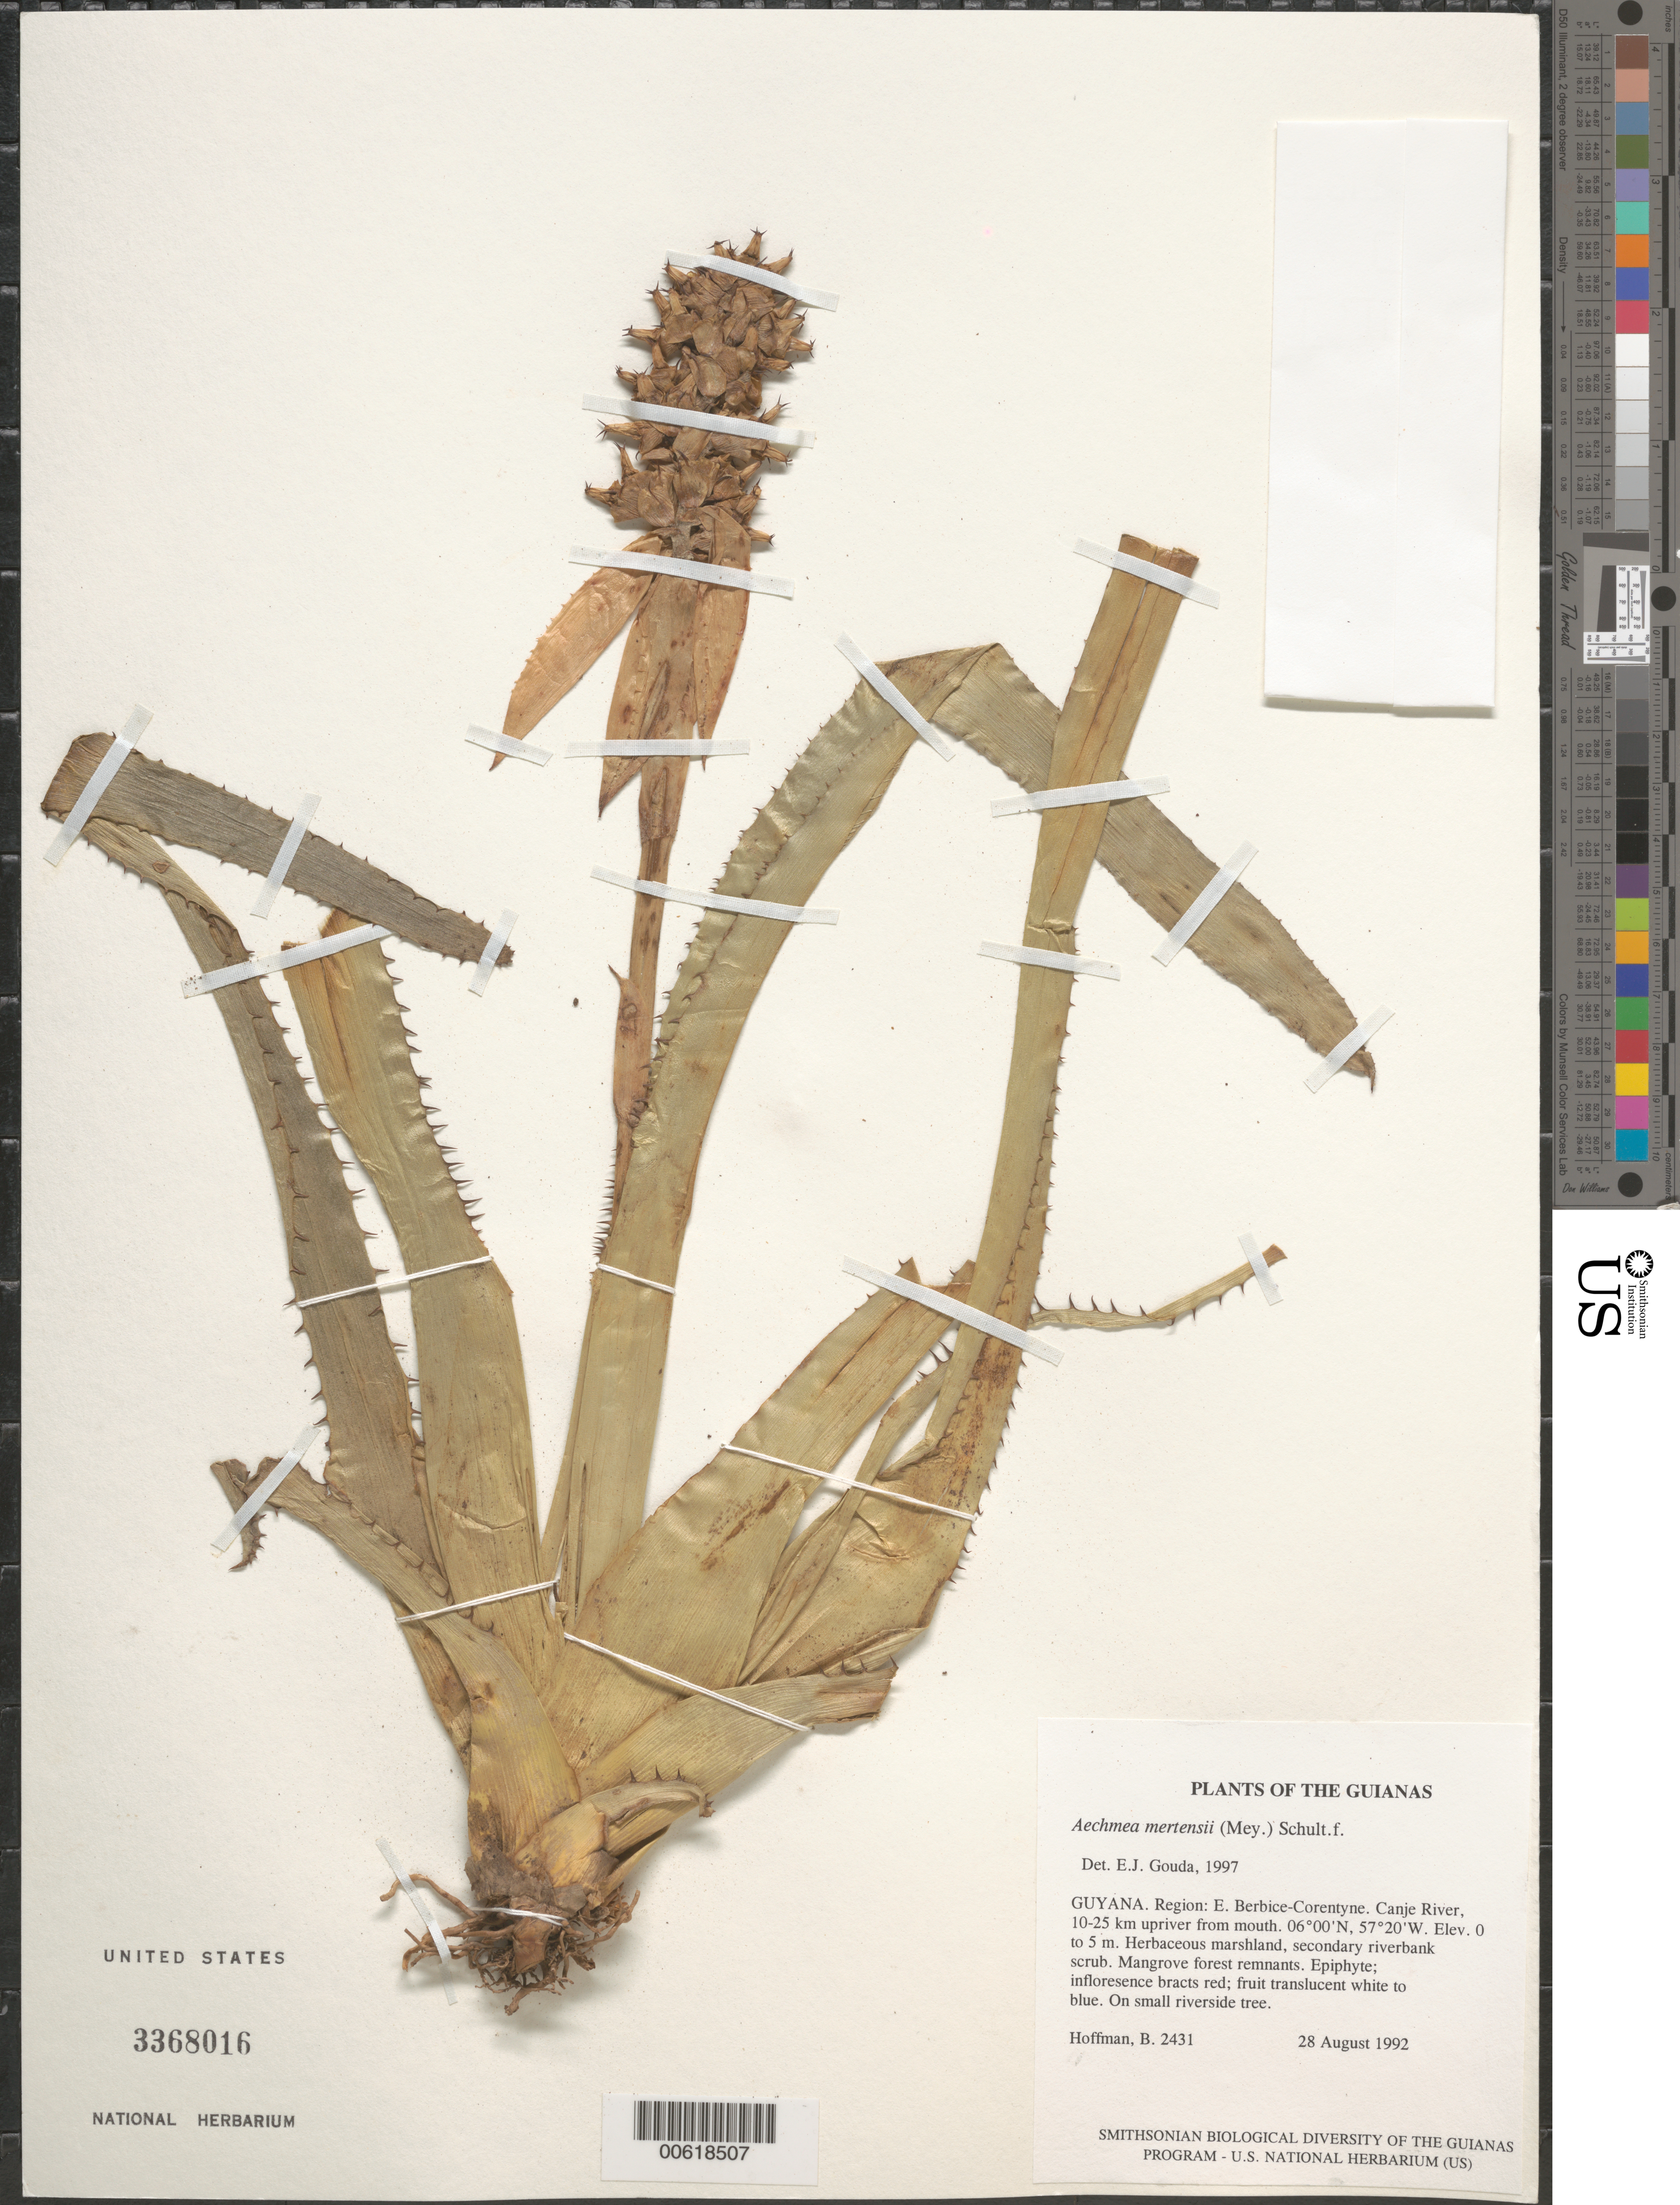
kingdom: Plantae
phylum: Tracheophyta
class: Liliopsida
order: Poales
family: Bromeliaceae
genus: Aechmea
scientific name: Aechmea mertensii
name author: (G. Mey.) Schult. & Schult. f.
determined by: Gouda, E. J.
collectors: B. Hoffman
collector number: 2431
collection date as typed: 28 August 1992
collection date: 1992-08-28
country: Guyana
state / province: E. Berbice-Corentyne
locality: Canje River, 10-25 km upriver from mouth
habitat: Herbaceous marshland, secondary riverbank scrub. Mangrove forest remnants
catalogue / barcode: US 3368016